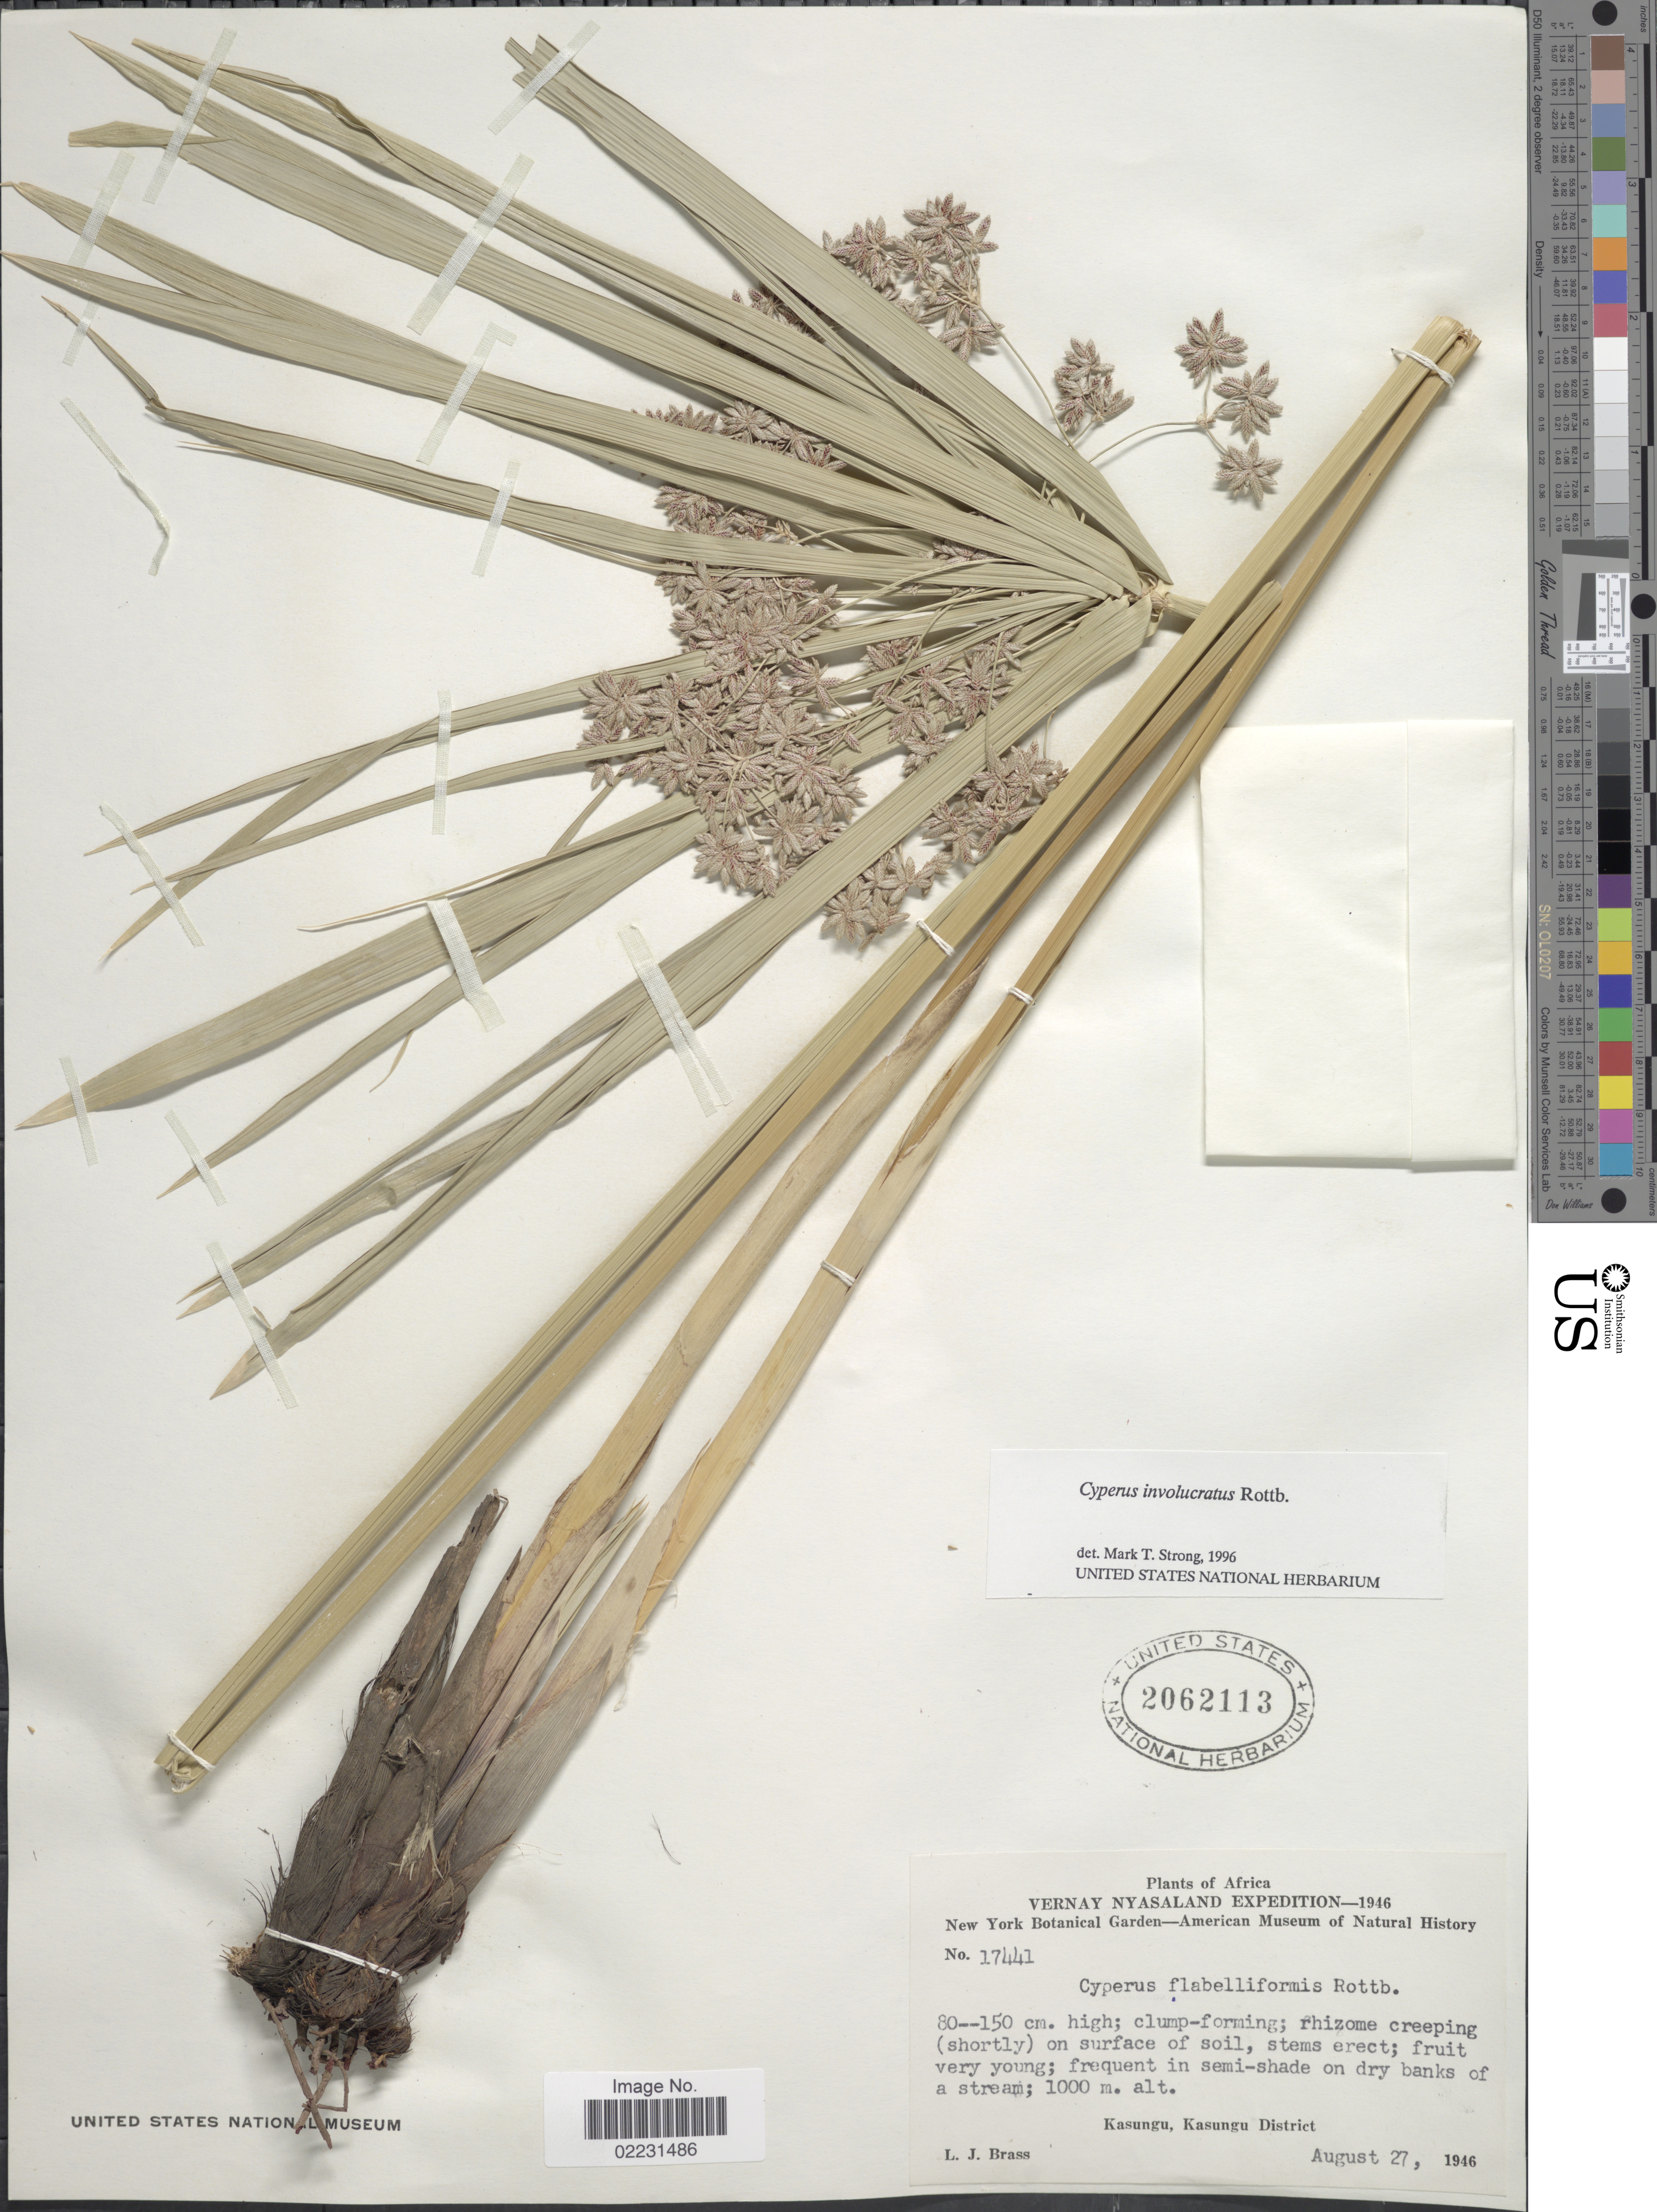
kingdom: Plantae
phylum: Tracheophyta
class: Liliopsida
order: Poales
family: Cyperaceae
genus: Cyperus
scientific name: Cyperus involucratus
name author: Rottb.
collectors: L. J. Brass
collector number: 17441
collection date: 1946-08-27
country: Malawi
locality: Nyasaland, In semi-shade on dry banks of a stream. Kasungu, Kasungu District.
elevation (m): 1000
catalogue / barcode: US 2062113